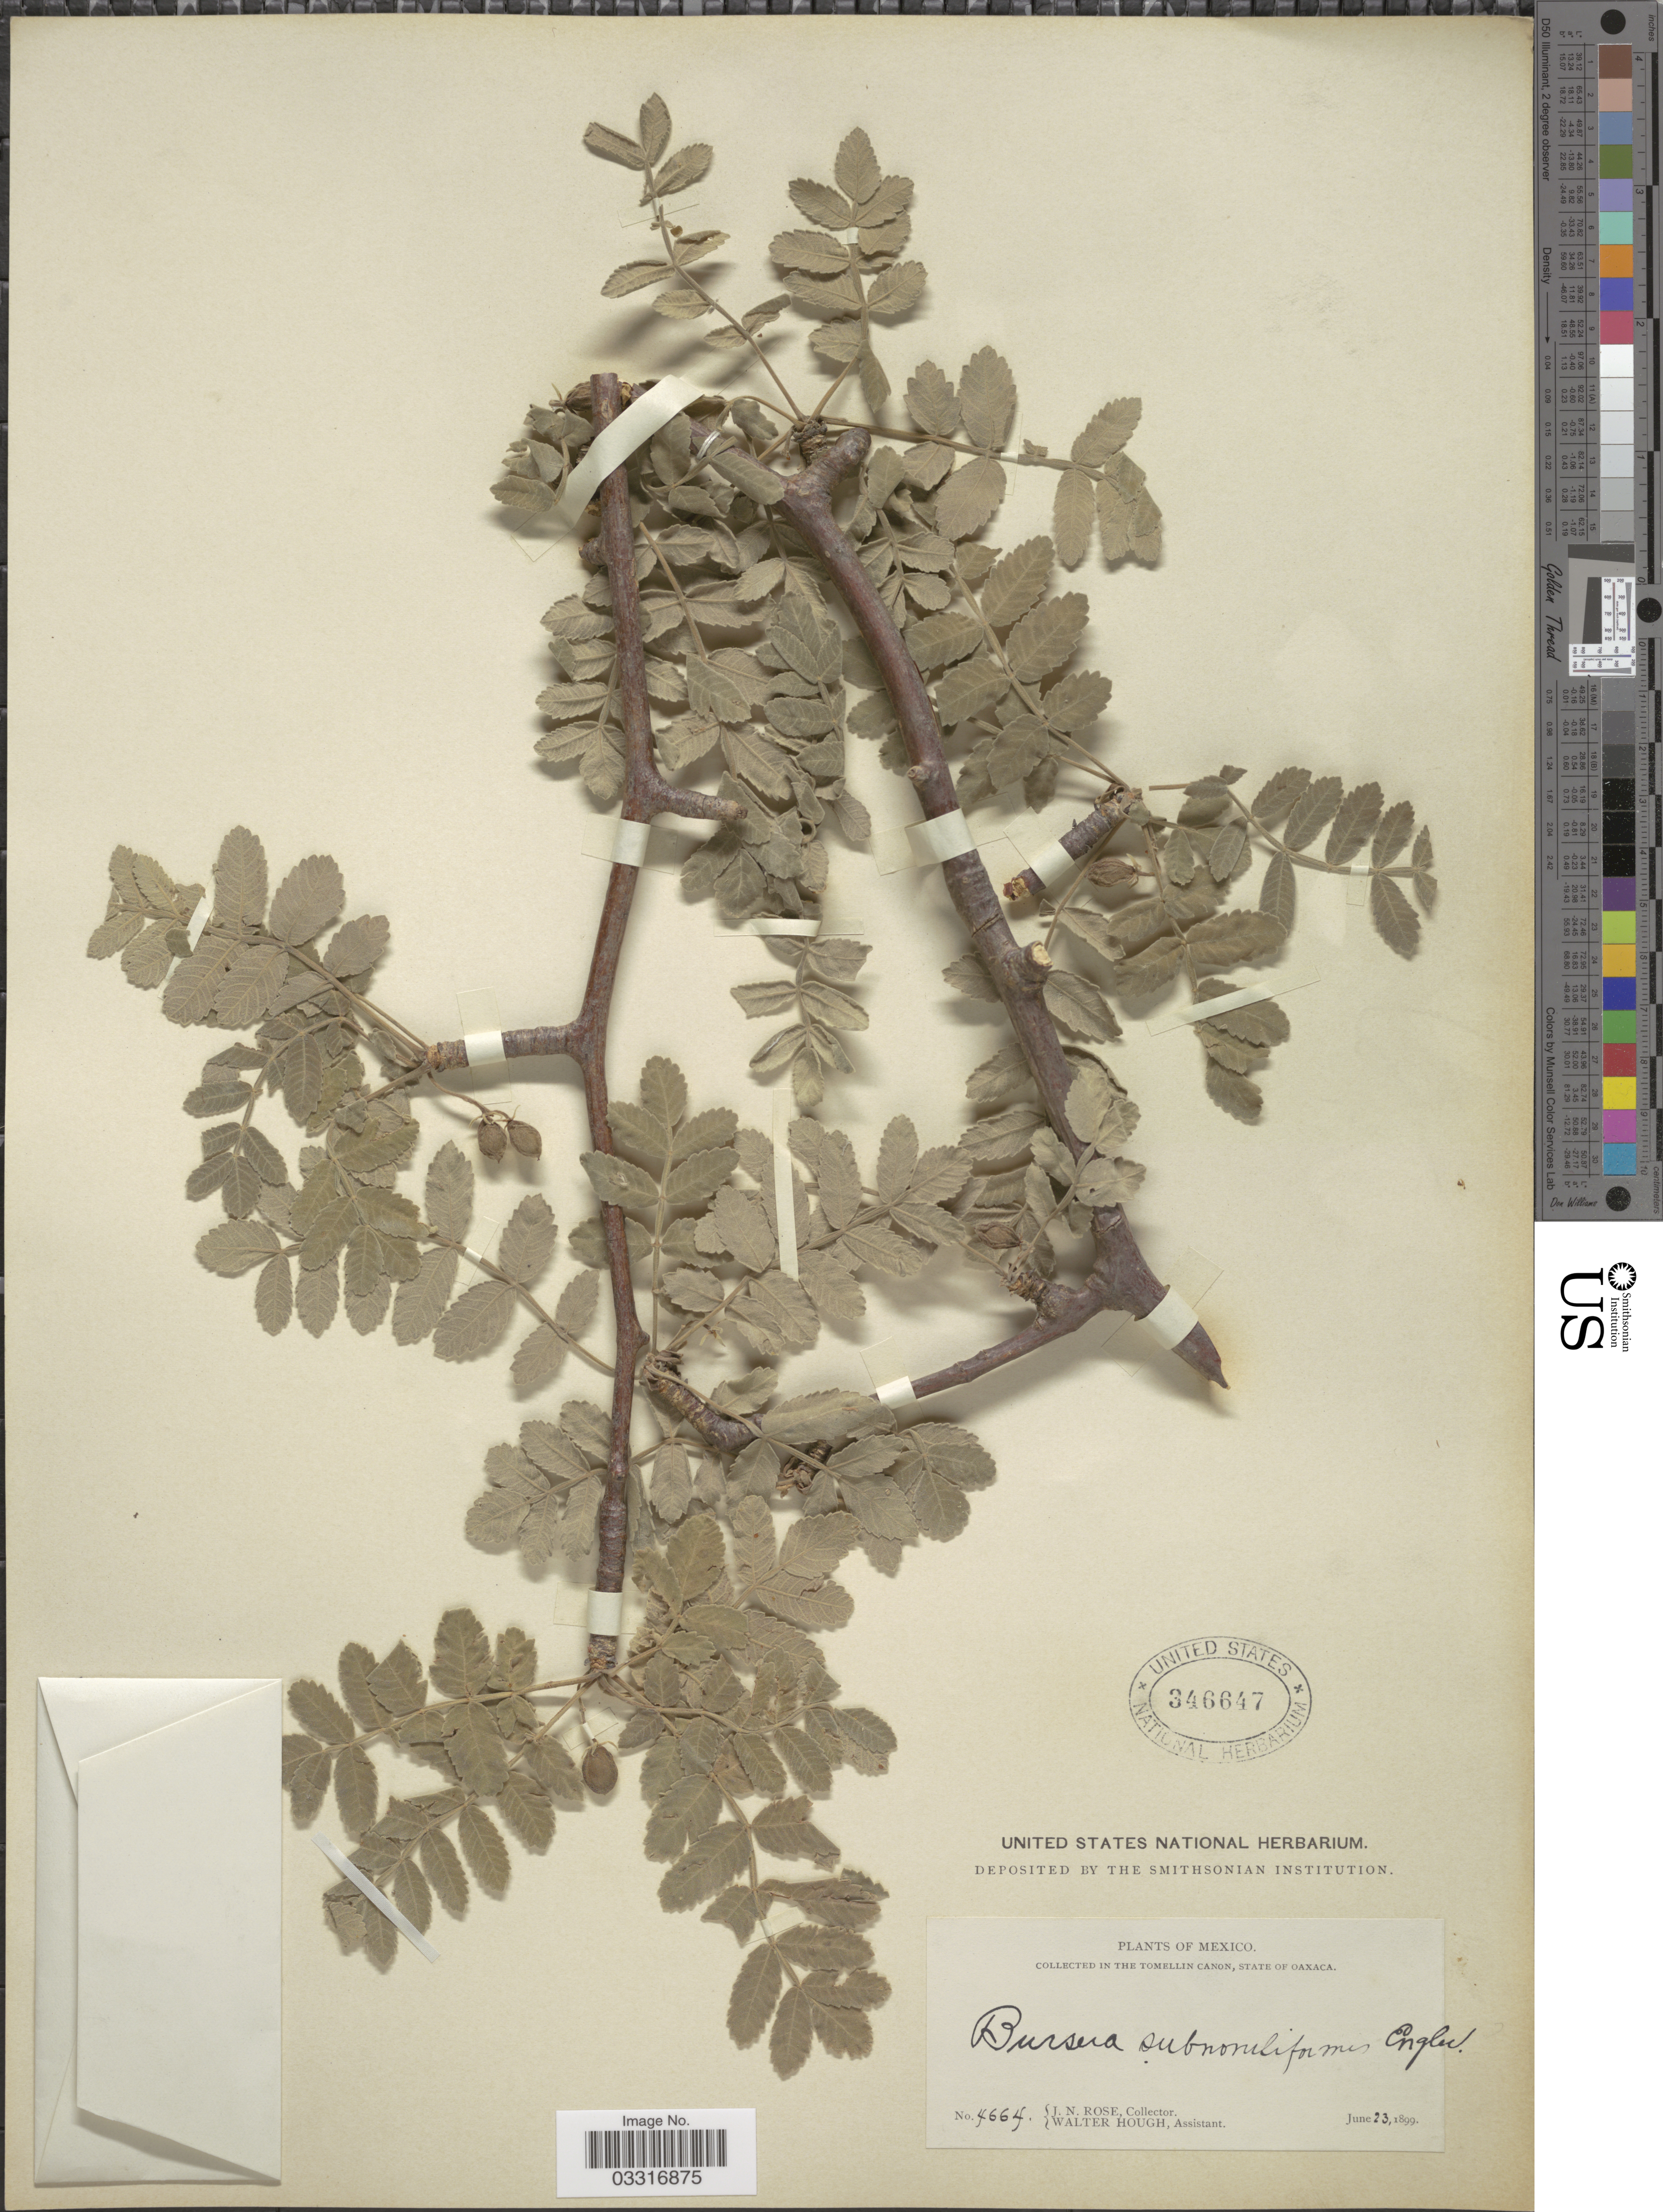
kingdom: Plantae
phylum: Tracheophyta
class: Magnoliopsida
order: Sapindales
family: Burseraceae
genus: Bursera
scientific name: Bursera submoniliformis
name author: Engl. in A. DC.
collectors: J. N. Rose & W. Hough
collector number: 4664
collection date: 1899-06-23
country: Mexico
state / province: Oaxaca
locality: In the Tomellin Canon.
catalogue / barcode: US 346647